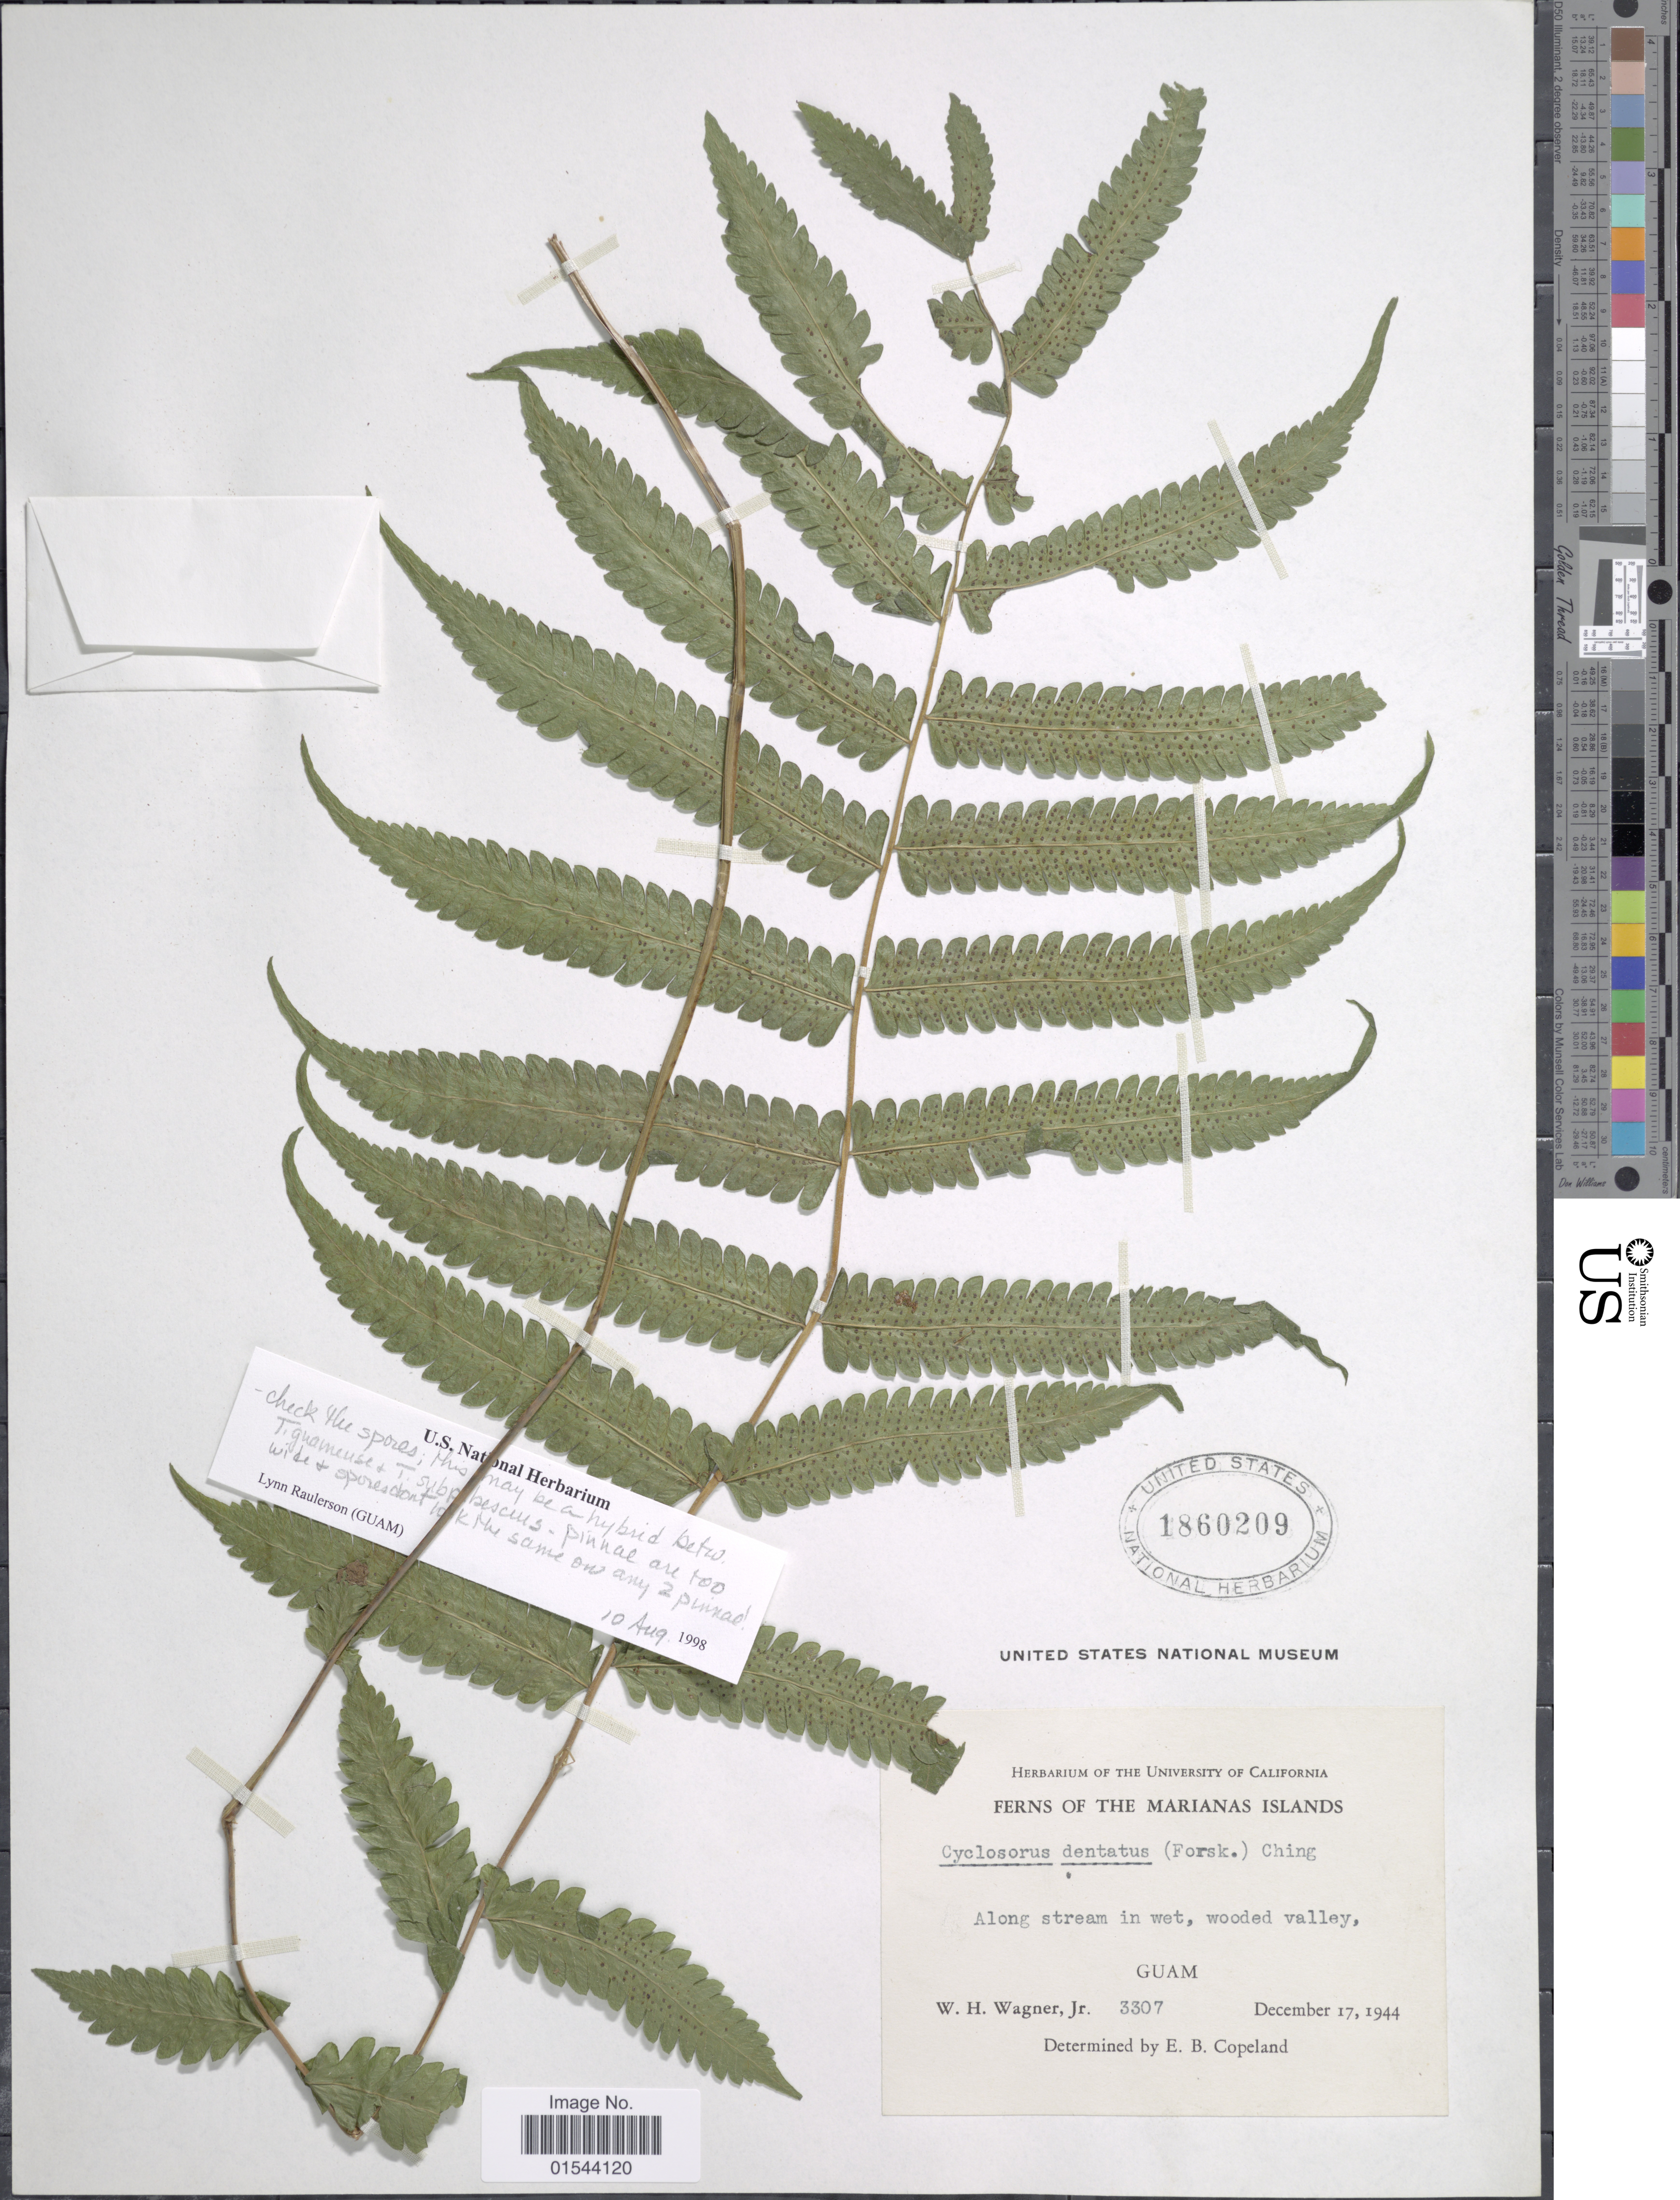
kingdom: Plantae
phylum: Tracheophyta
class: Polypodiopsida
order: Polypodiales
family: Thelypteridaceae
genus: Christella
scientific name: Christella dentata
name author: (Forssk.) Brownsey & Jermy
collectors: W. H. Wagner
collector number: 3307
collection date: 1944-12-17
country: Guam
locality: The Marianas Islands, Along stream in wet, wooded valley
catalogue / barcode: US 1860209